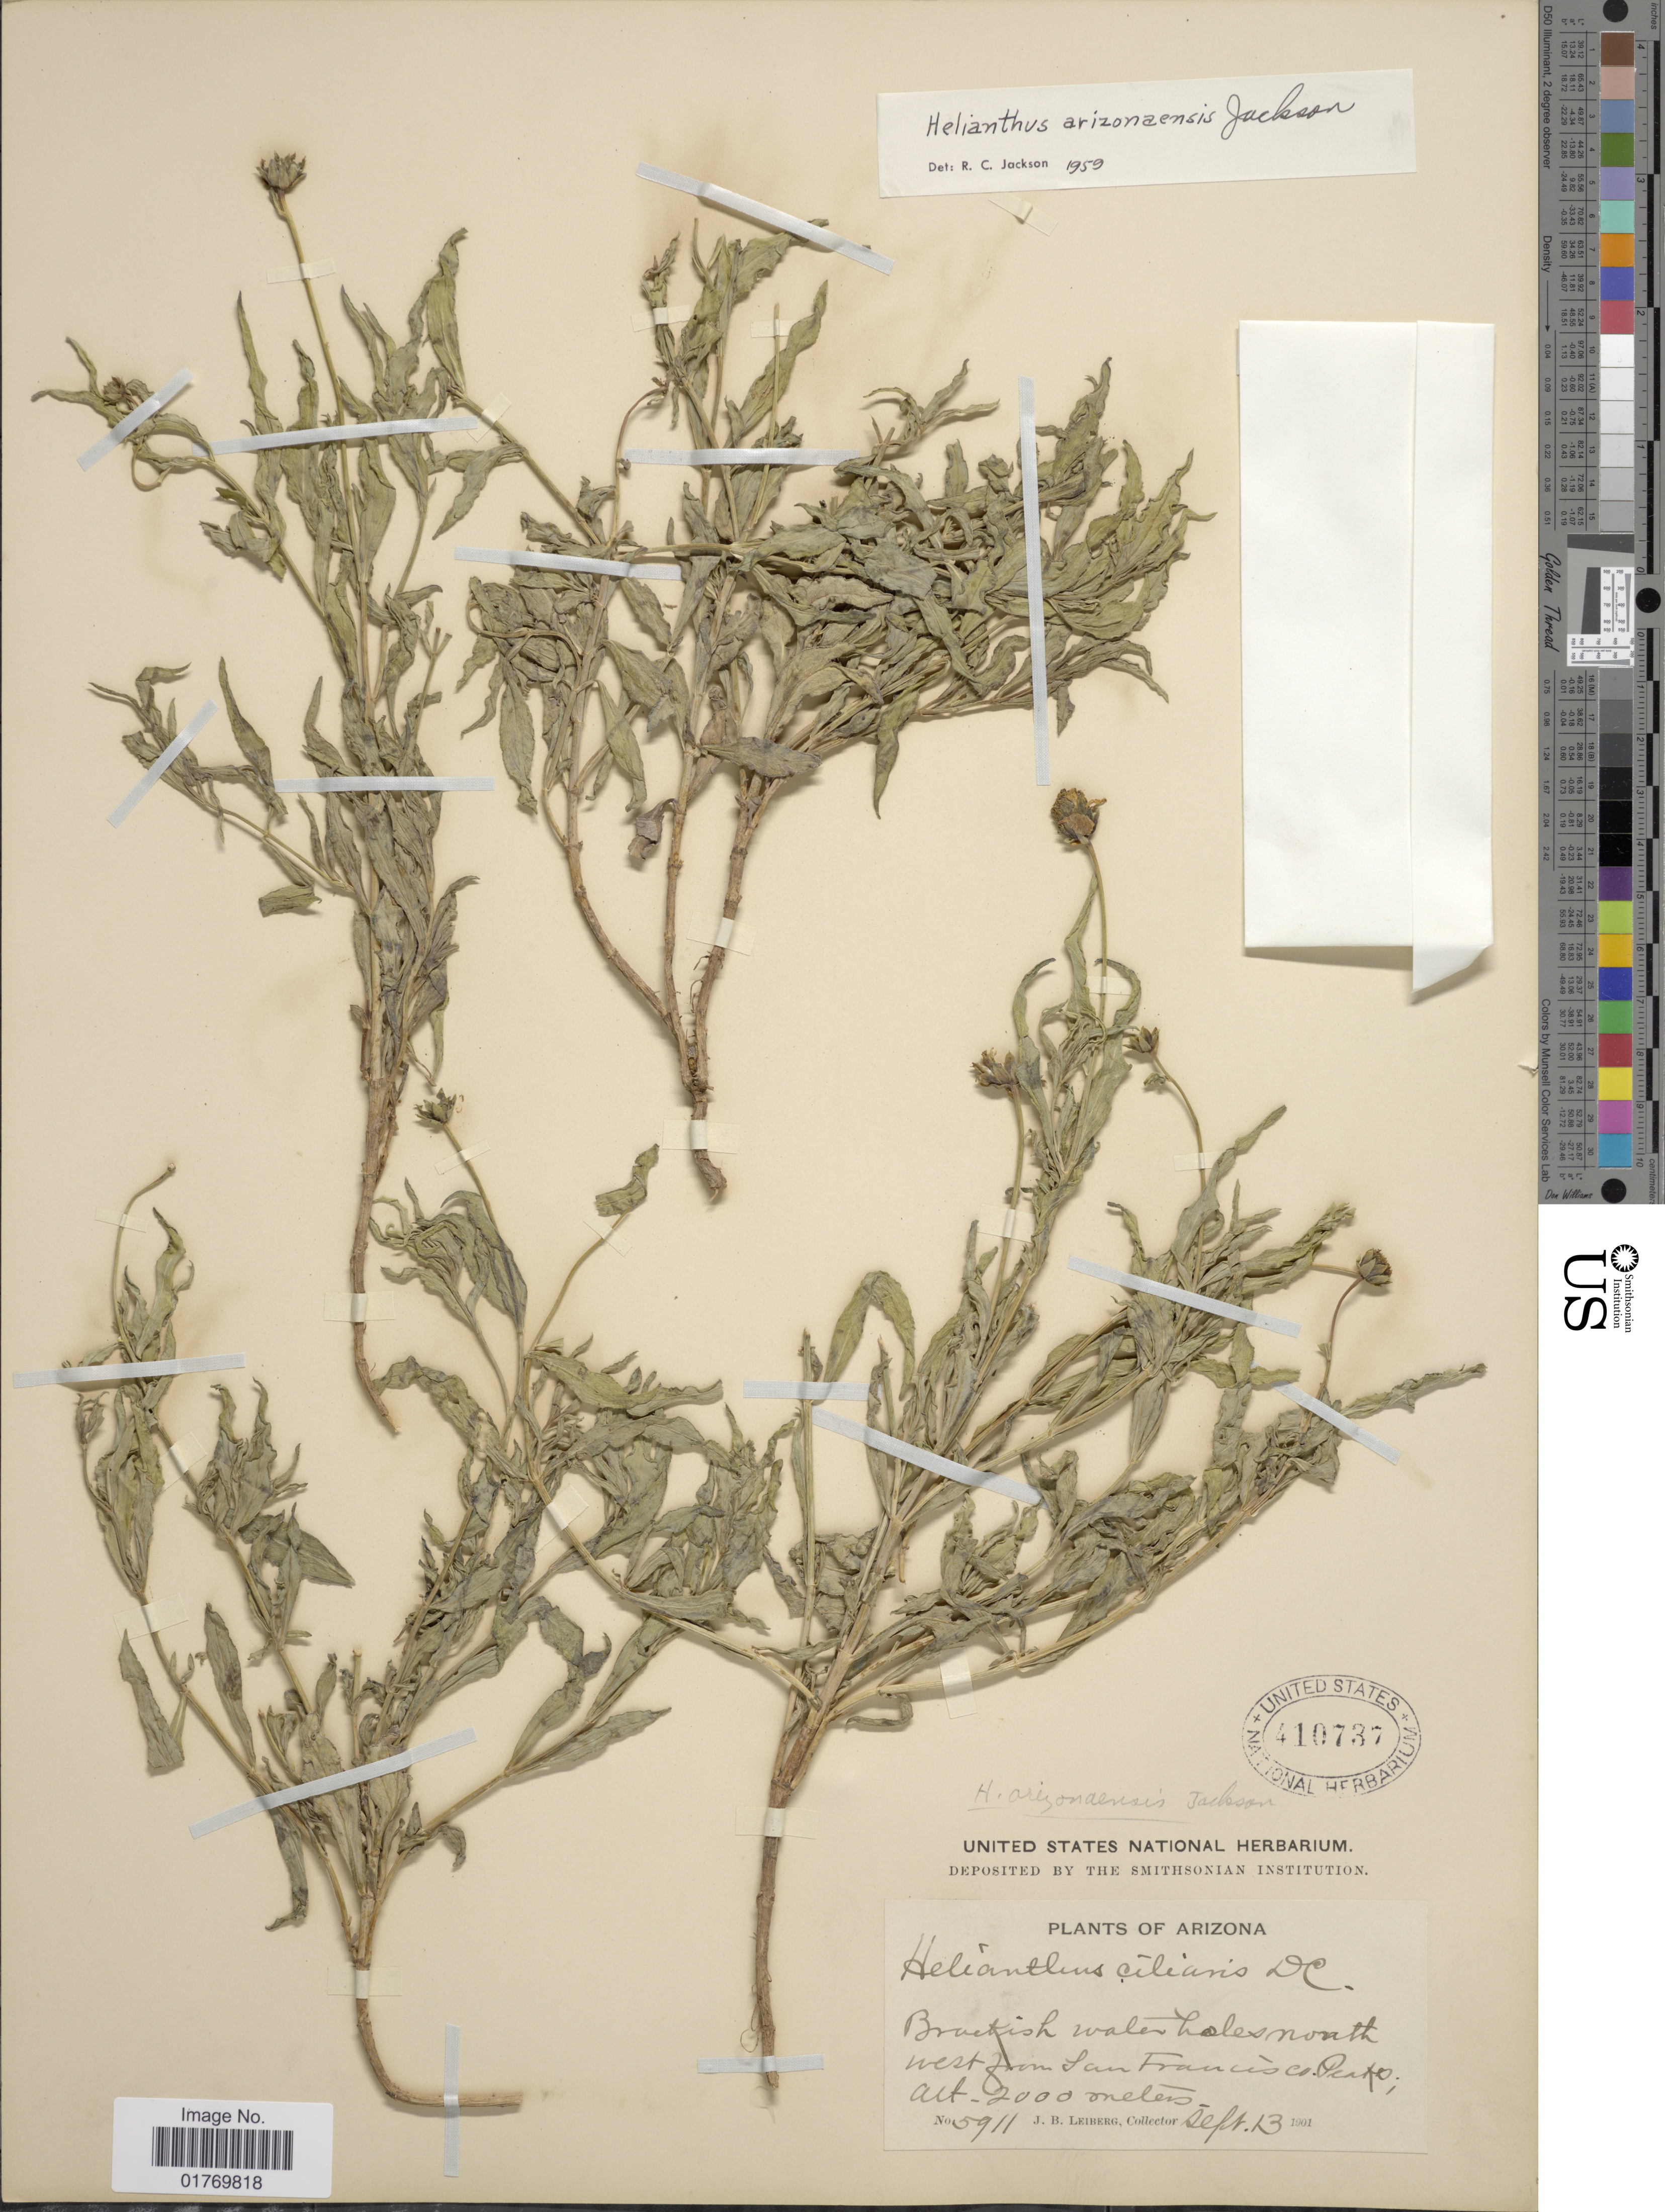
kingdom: Plantae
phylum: Tracheophyta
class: Magnoliopsida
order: Asterales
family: Asteraceae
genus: Helianthus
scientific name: Helianthus arizonensis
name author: Jackson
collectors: J. B. Leiberg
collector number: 5911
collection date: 1901-09-13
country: United States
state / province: Arizona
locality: Brackish waterholes, north west from San Francisco Peaks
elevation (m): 2000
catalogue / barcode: US 410737